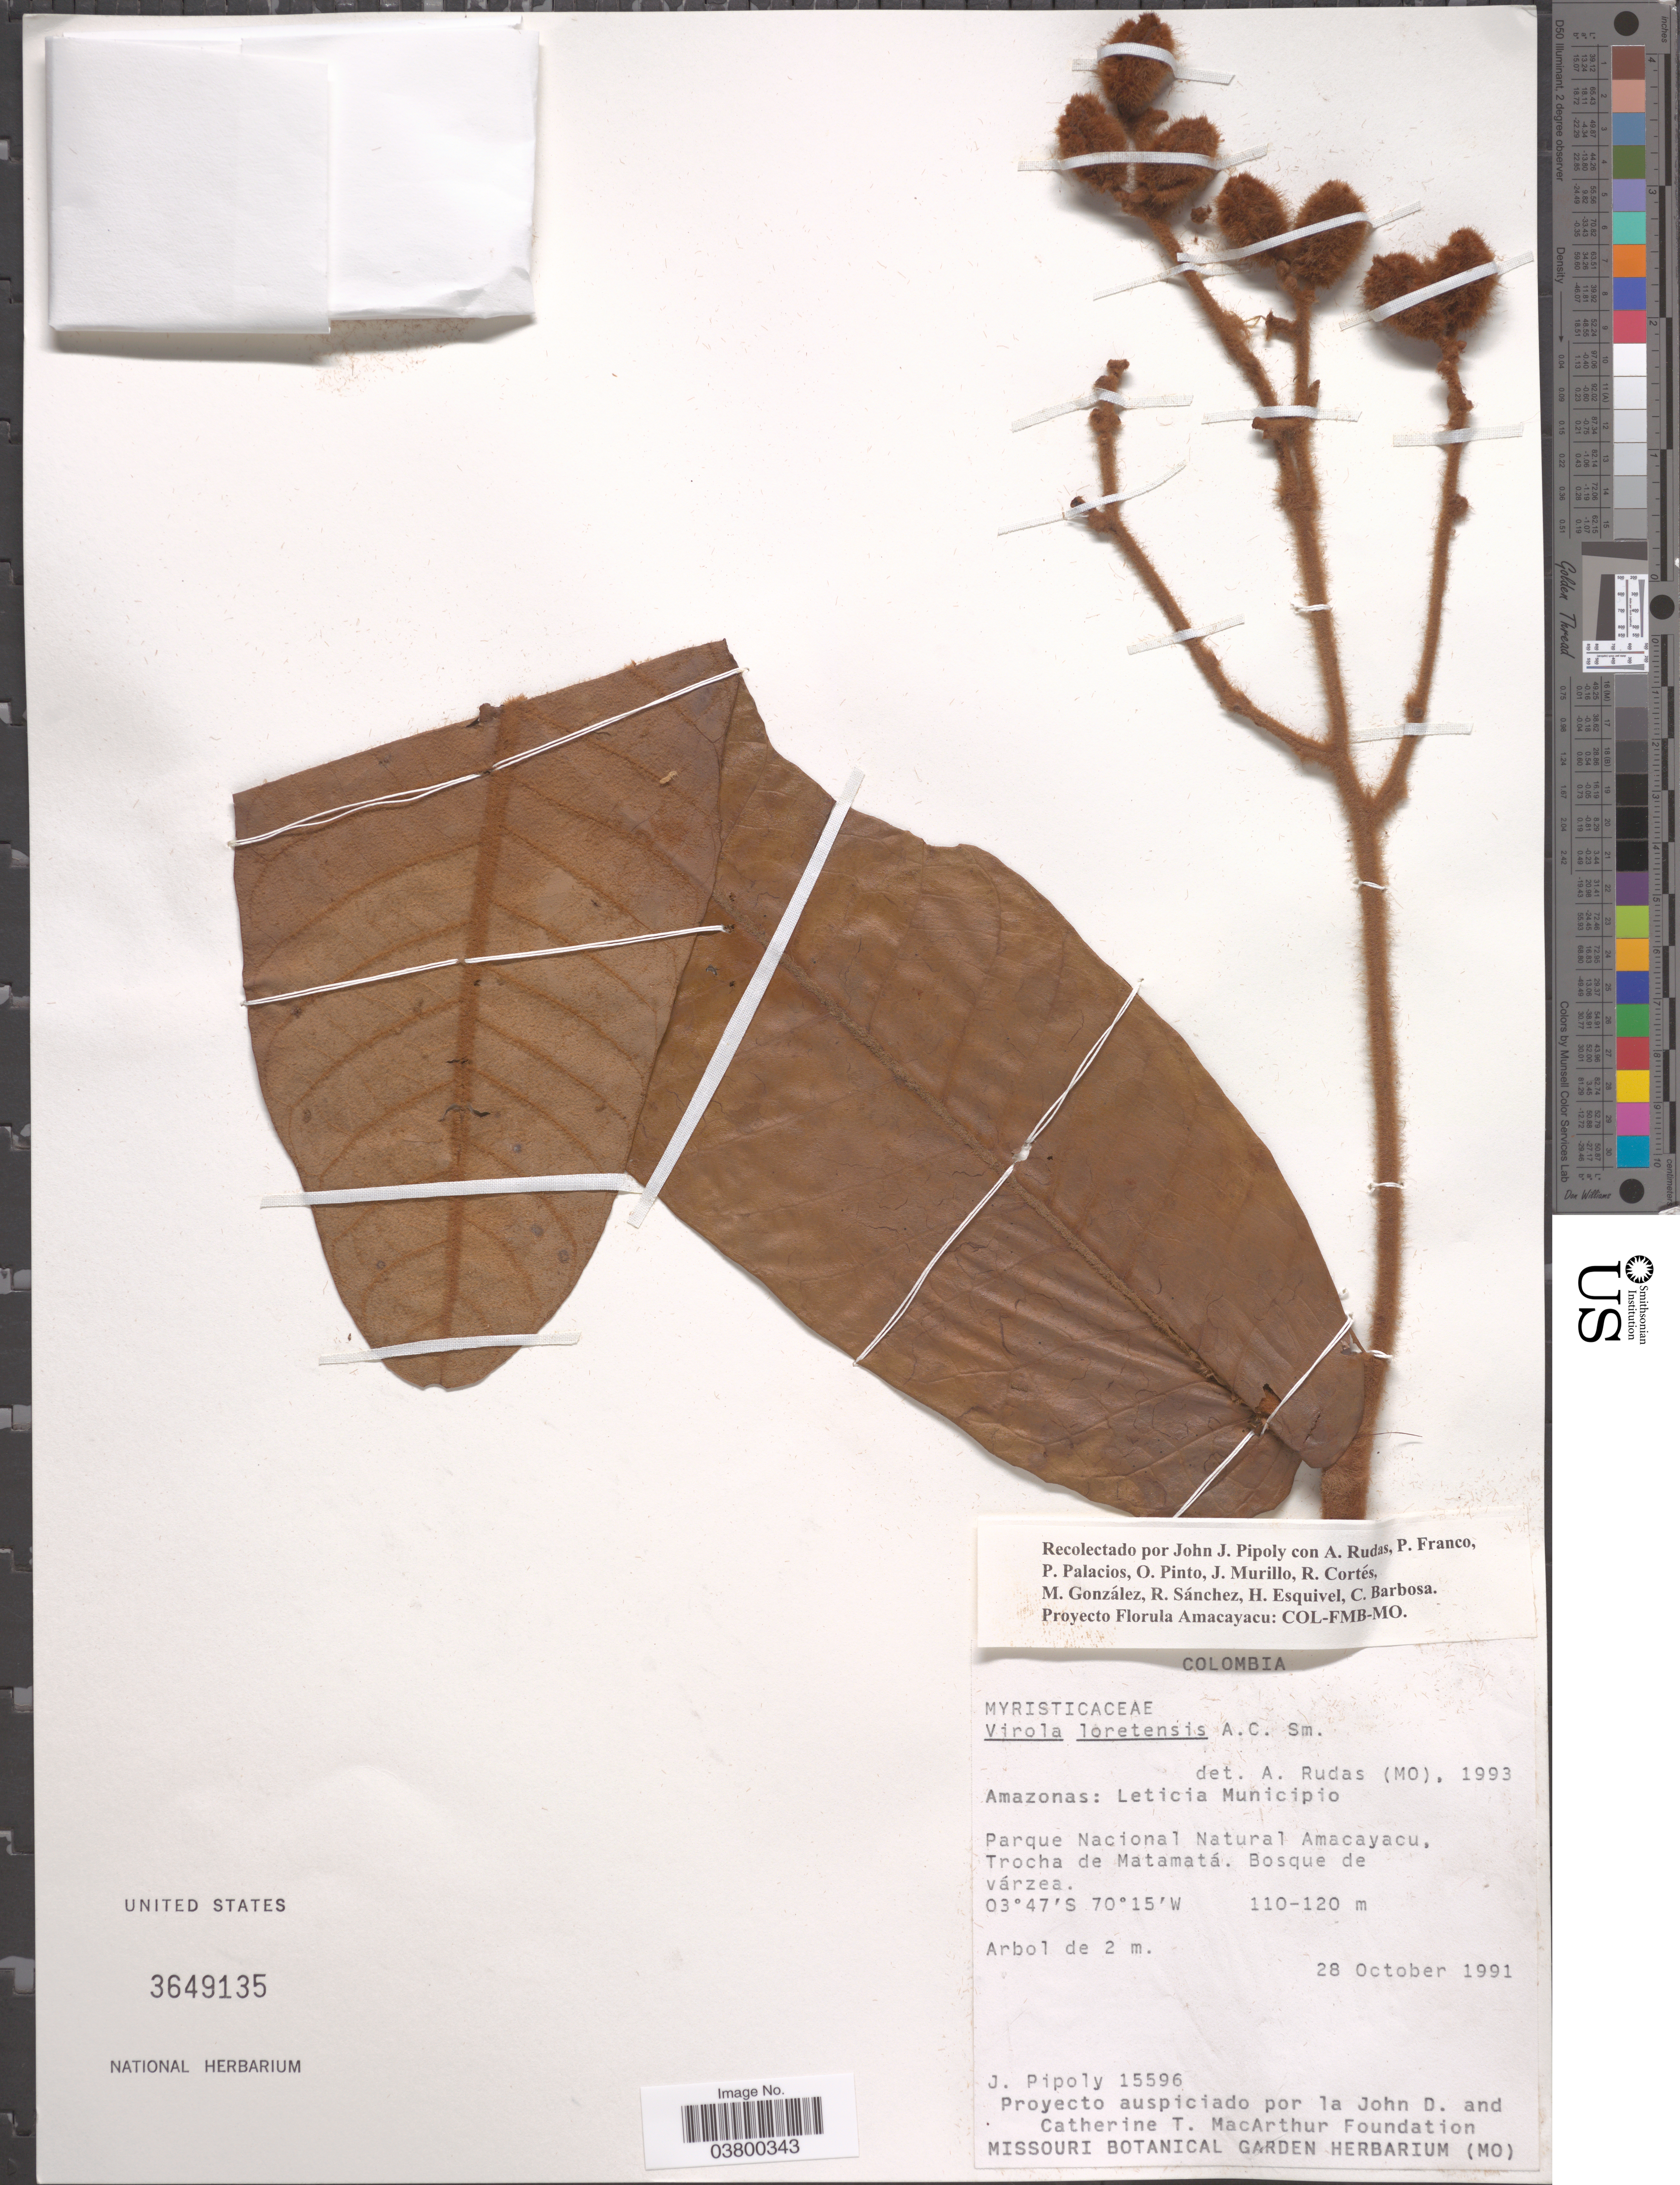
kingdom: Plantae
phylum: Tracheophyta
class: Magnoliopsida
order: Magnoliales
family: Myristicaceae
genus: Virola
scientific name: Virola loretensis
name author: A.C. Sm.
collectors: J. J. Pipoly, A. Rudas, P. Franco, P. Palacios & et al.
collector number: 15596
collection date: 1991-10-28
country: Colombia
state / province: Amazônas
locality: Leticia Municipio. Parque Nacional Natural Amacayu, Trocha de Matamatá.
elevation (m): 110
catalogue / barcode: US 3649135